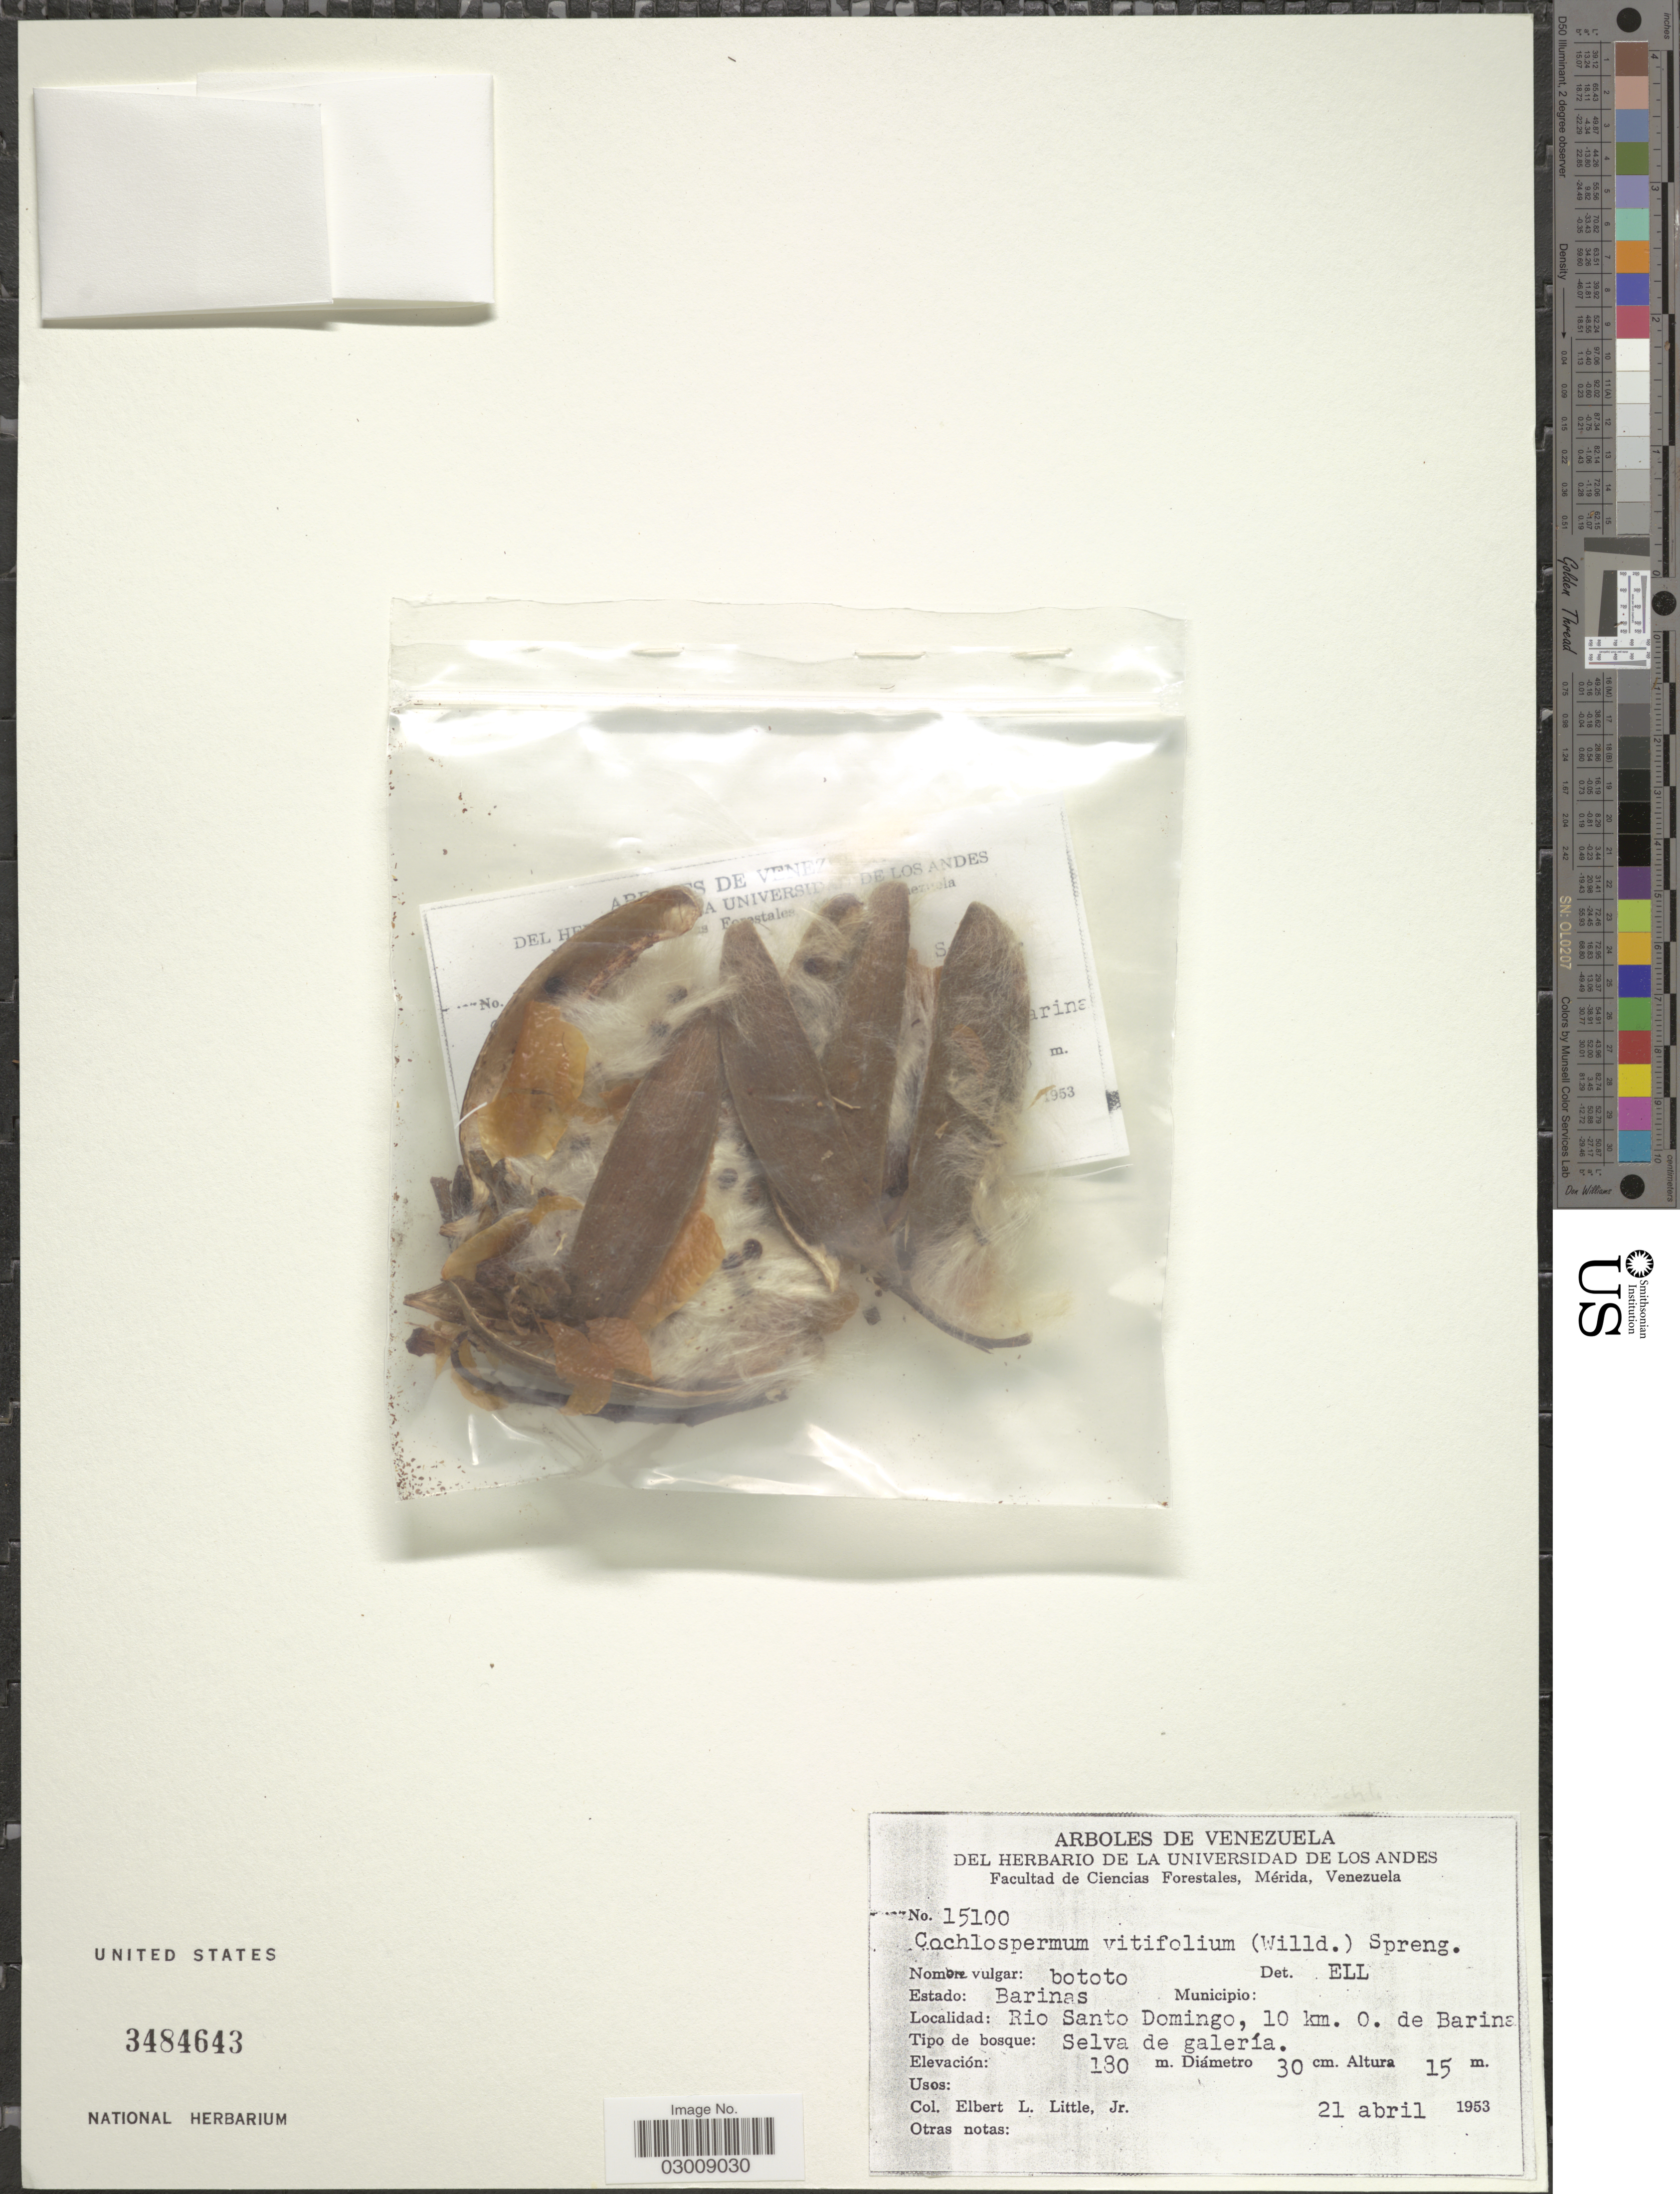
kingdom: Plantae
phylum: Tracheophyta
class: Magnoliopsida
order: Malvales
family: Cochlospermaceae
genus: Cochlospermum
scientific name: Cochlospermum vitifolium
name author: (Willd.) Spreng.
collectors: E. L. Little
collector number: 15100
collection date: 1953-04-21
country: Venezuela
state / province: Barinas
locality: Rio Santo Domingo, 10 km. O. de Barina.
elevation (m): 180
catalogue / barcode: US 3484643